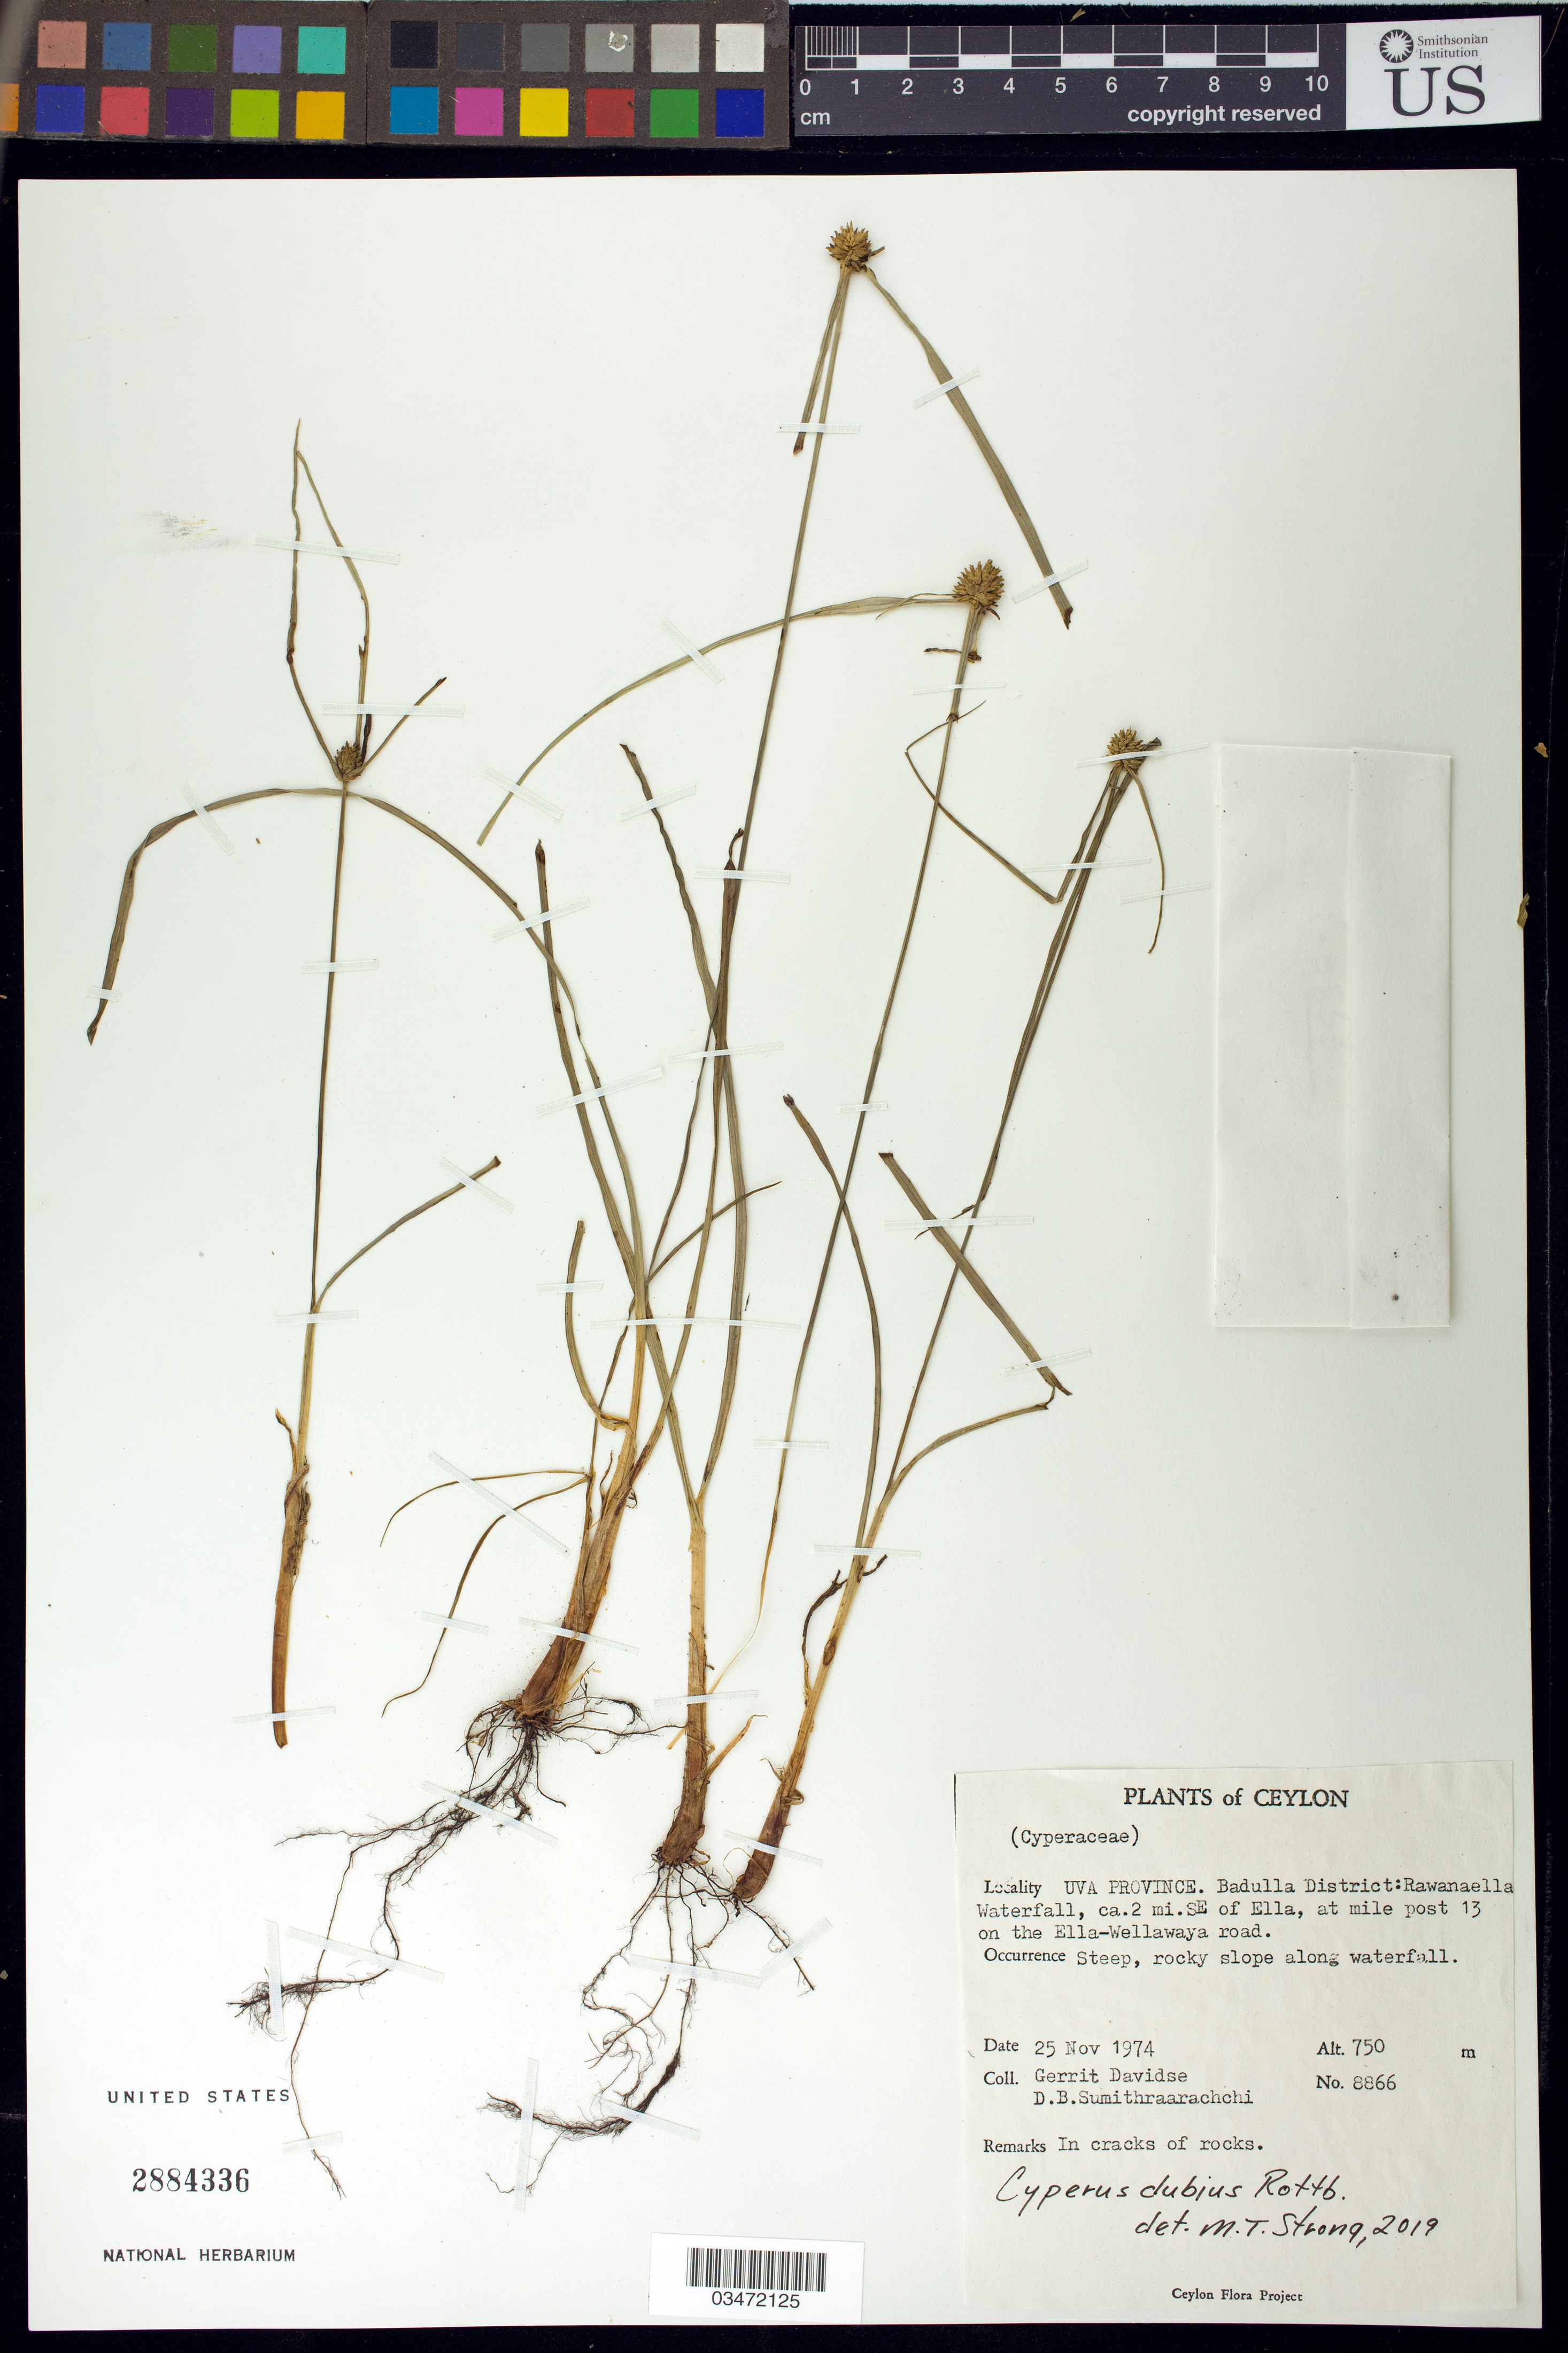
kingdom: Plantae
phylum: Tracheophyta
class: Liliopsida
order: Poales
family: Cyperaceae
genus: Cyperus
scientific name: Cyperus dubius Rottb. var. dubius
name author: Rottb.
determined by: Strong, M. T., (US), Smithsonian Institution - National Museum of Natural History (UNITED STATES)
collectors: G. Davidse & D. B. Sumithraarachchi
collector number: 8866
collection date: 1974-11-25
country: Sri Lanka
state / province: Uva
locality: Badulla District: Rawanaella Waterfall, ca. 2 mi. SE of Ella, at mile post 13 on the Ella-Wellawaya road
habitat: Steep, rocky slope along waterfall. In cracks of rocks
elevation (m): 750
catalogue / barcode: US 2884336